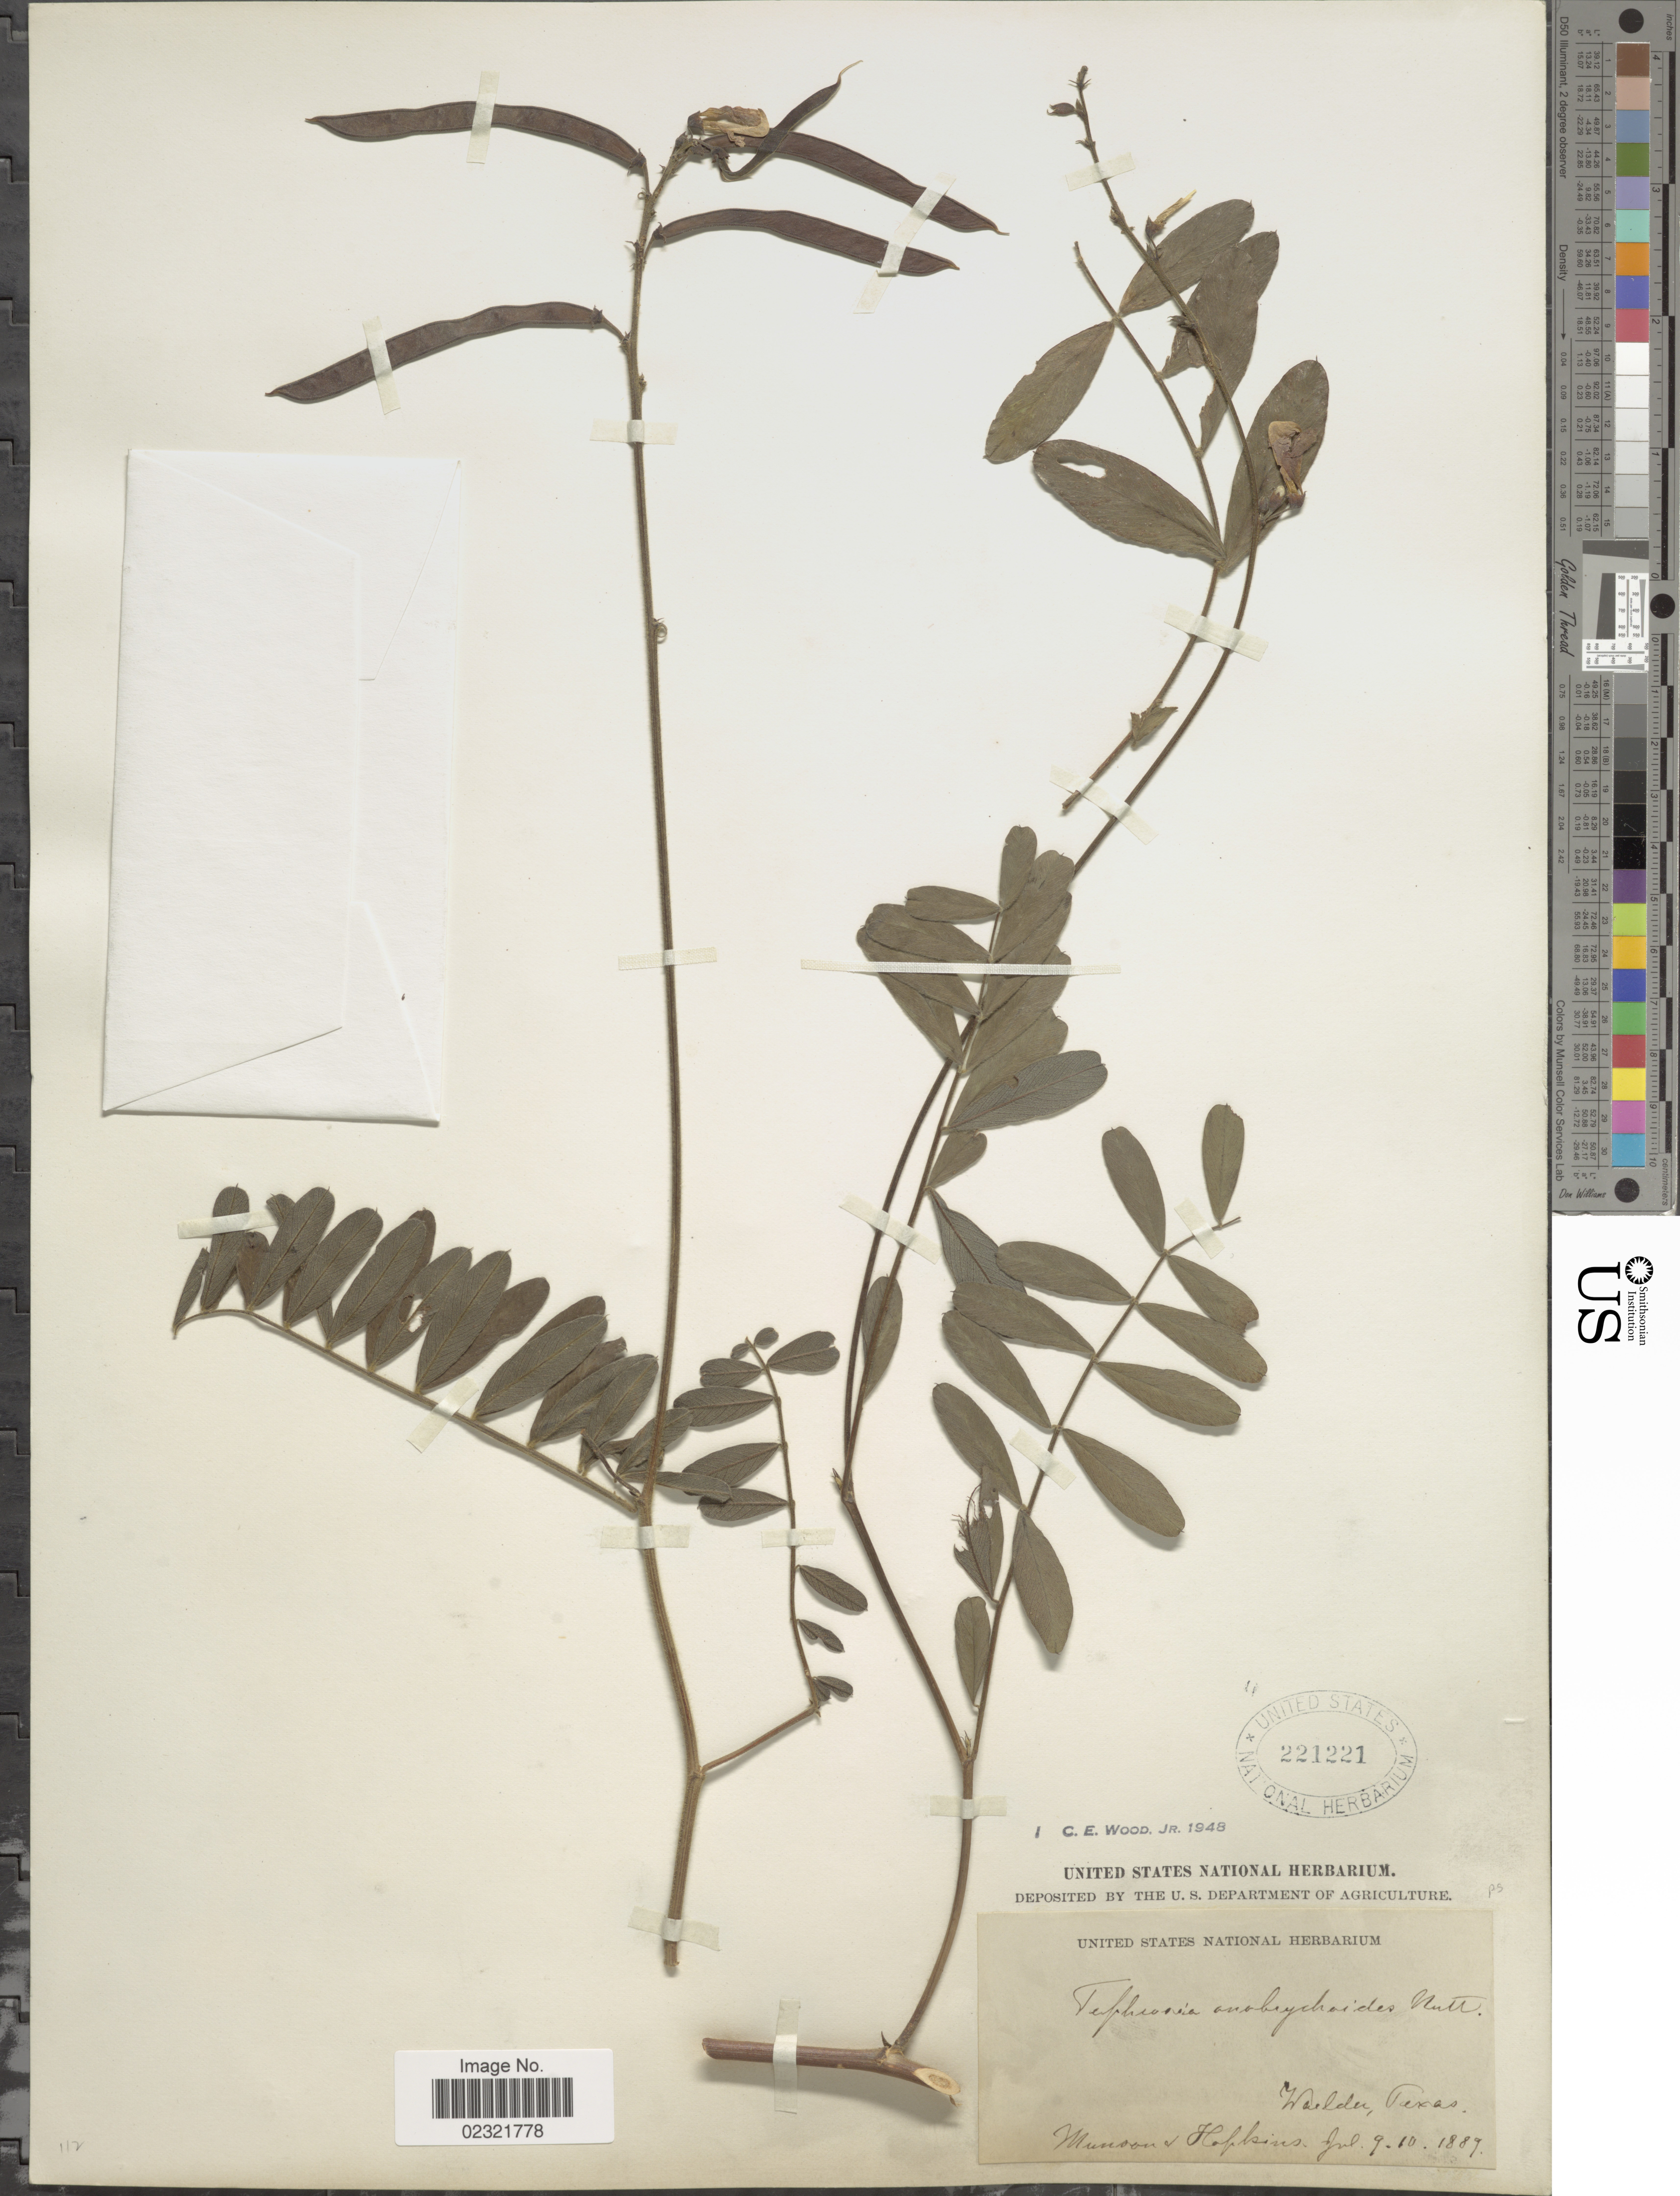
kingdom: Plantae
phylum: Tracheophyta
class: Magnoliopsida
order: Fabales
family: Fabaceae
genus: Tephrosia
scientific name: Tephrosia onobrychoides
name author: Nutt.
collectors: -. Munson & -. Hopkins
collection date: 1889-07-09/1889-07-10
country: United States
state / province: Texas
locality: Walden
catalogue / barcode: US 221221